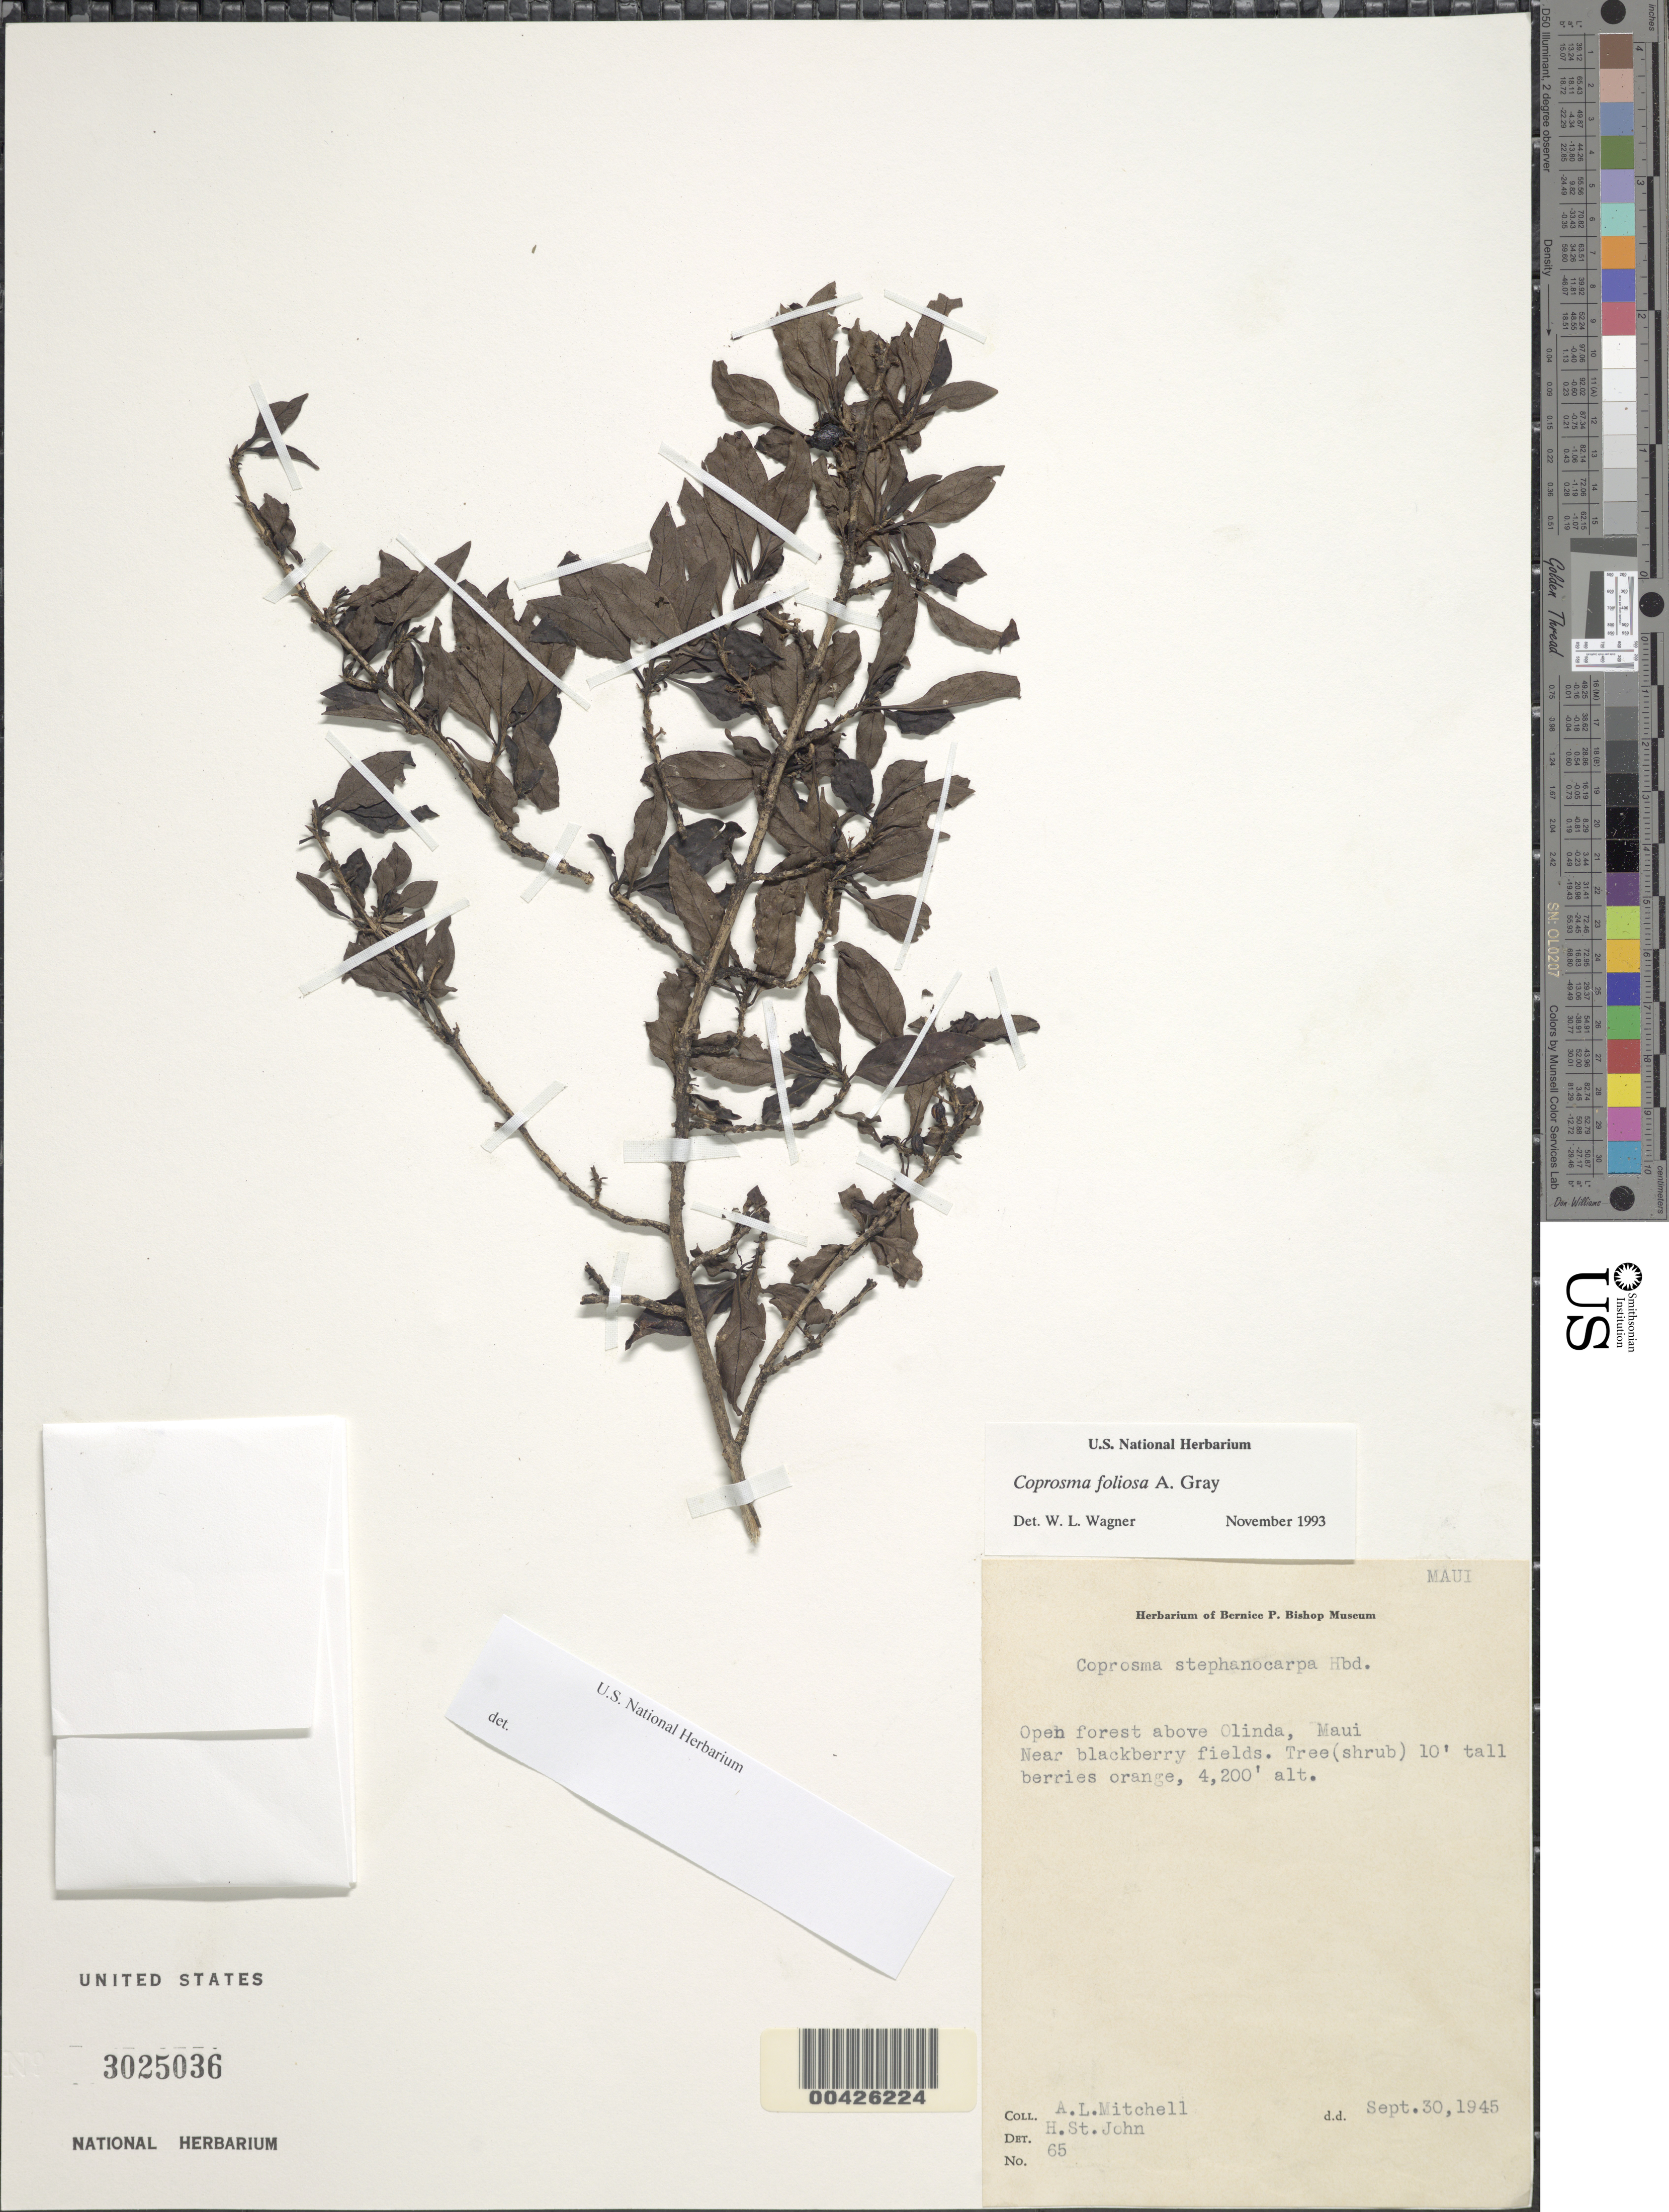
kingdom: Plantae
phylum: Tracheophyta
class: Magnoliopsida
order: Gentianales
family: Rubiaceae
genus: Coprosma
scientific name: Coprosma foliosa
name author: A. Gray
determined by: Wagner, W. L., (BOT), Smithsonian Institution - National Museum of Natural History (UNITED STATES)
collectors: A. Mitchell & H. St. John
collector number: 65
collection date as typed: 30 Sep 1945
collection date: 1945-09-30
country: United States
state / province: Hawaii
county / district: Maui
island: Maui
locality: Above Olinda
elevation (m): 1280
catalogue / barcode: US 3025036